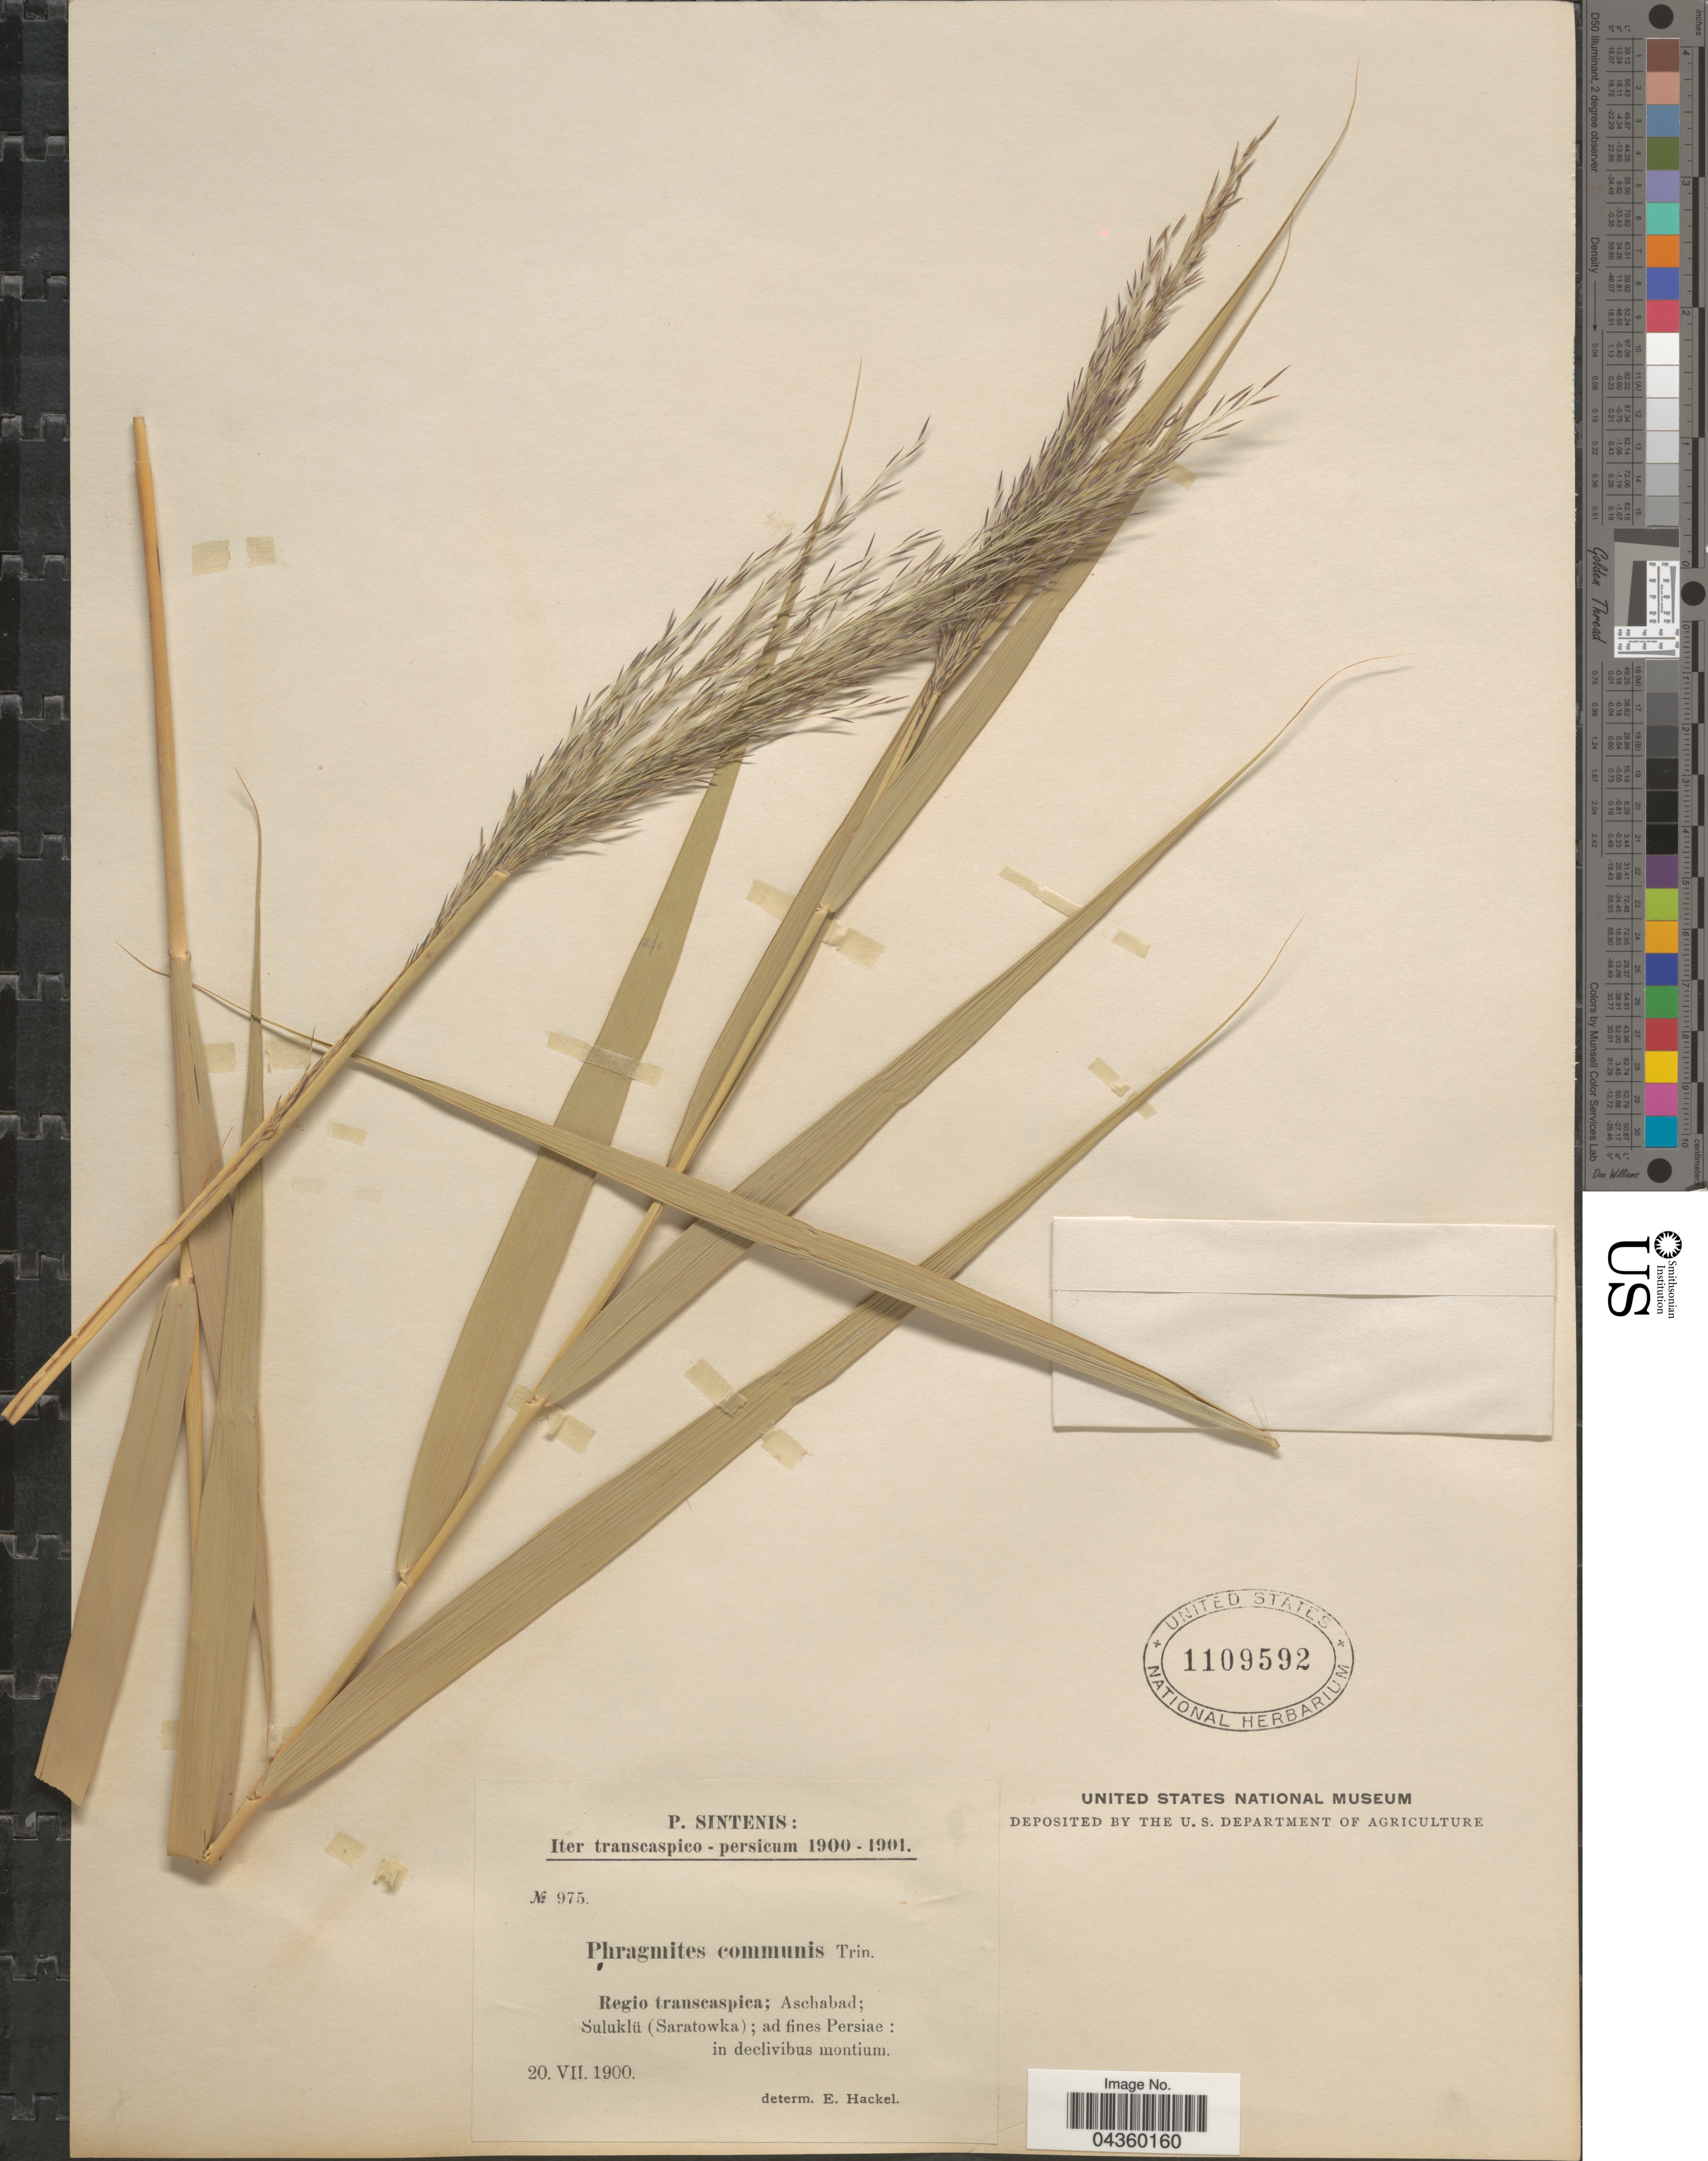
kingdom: Plantae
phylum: Tracheophyta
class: Liliopsida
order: Poales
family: Poaceae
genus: Phragmites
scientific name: Phragmites australis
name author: (Cav.) Trin. ex Steud.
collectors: P. Sintenis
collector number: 975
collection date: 1900-07-20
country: Turkmenistan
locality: Iter transcaspico-persicum 1900-1901. Regio transcaspica; Aschabad; Suluklü (Saratowka); ad fines Persiae.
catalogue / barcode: US 1109592